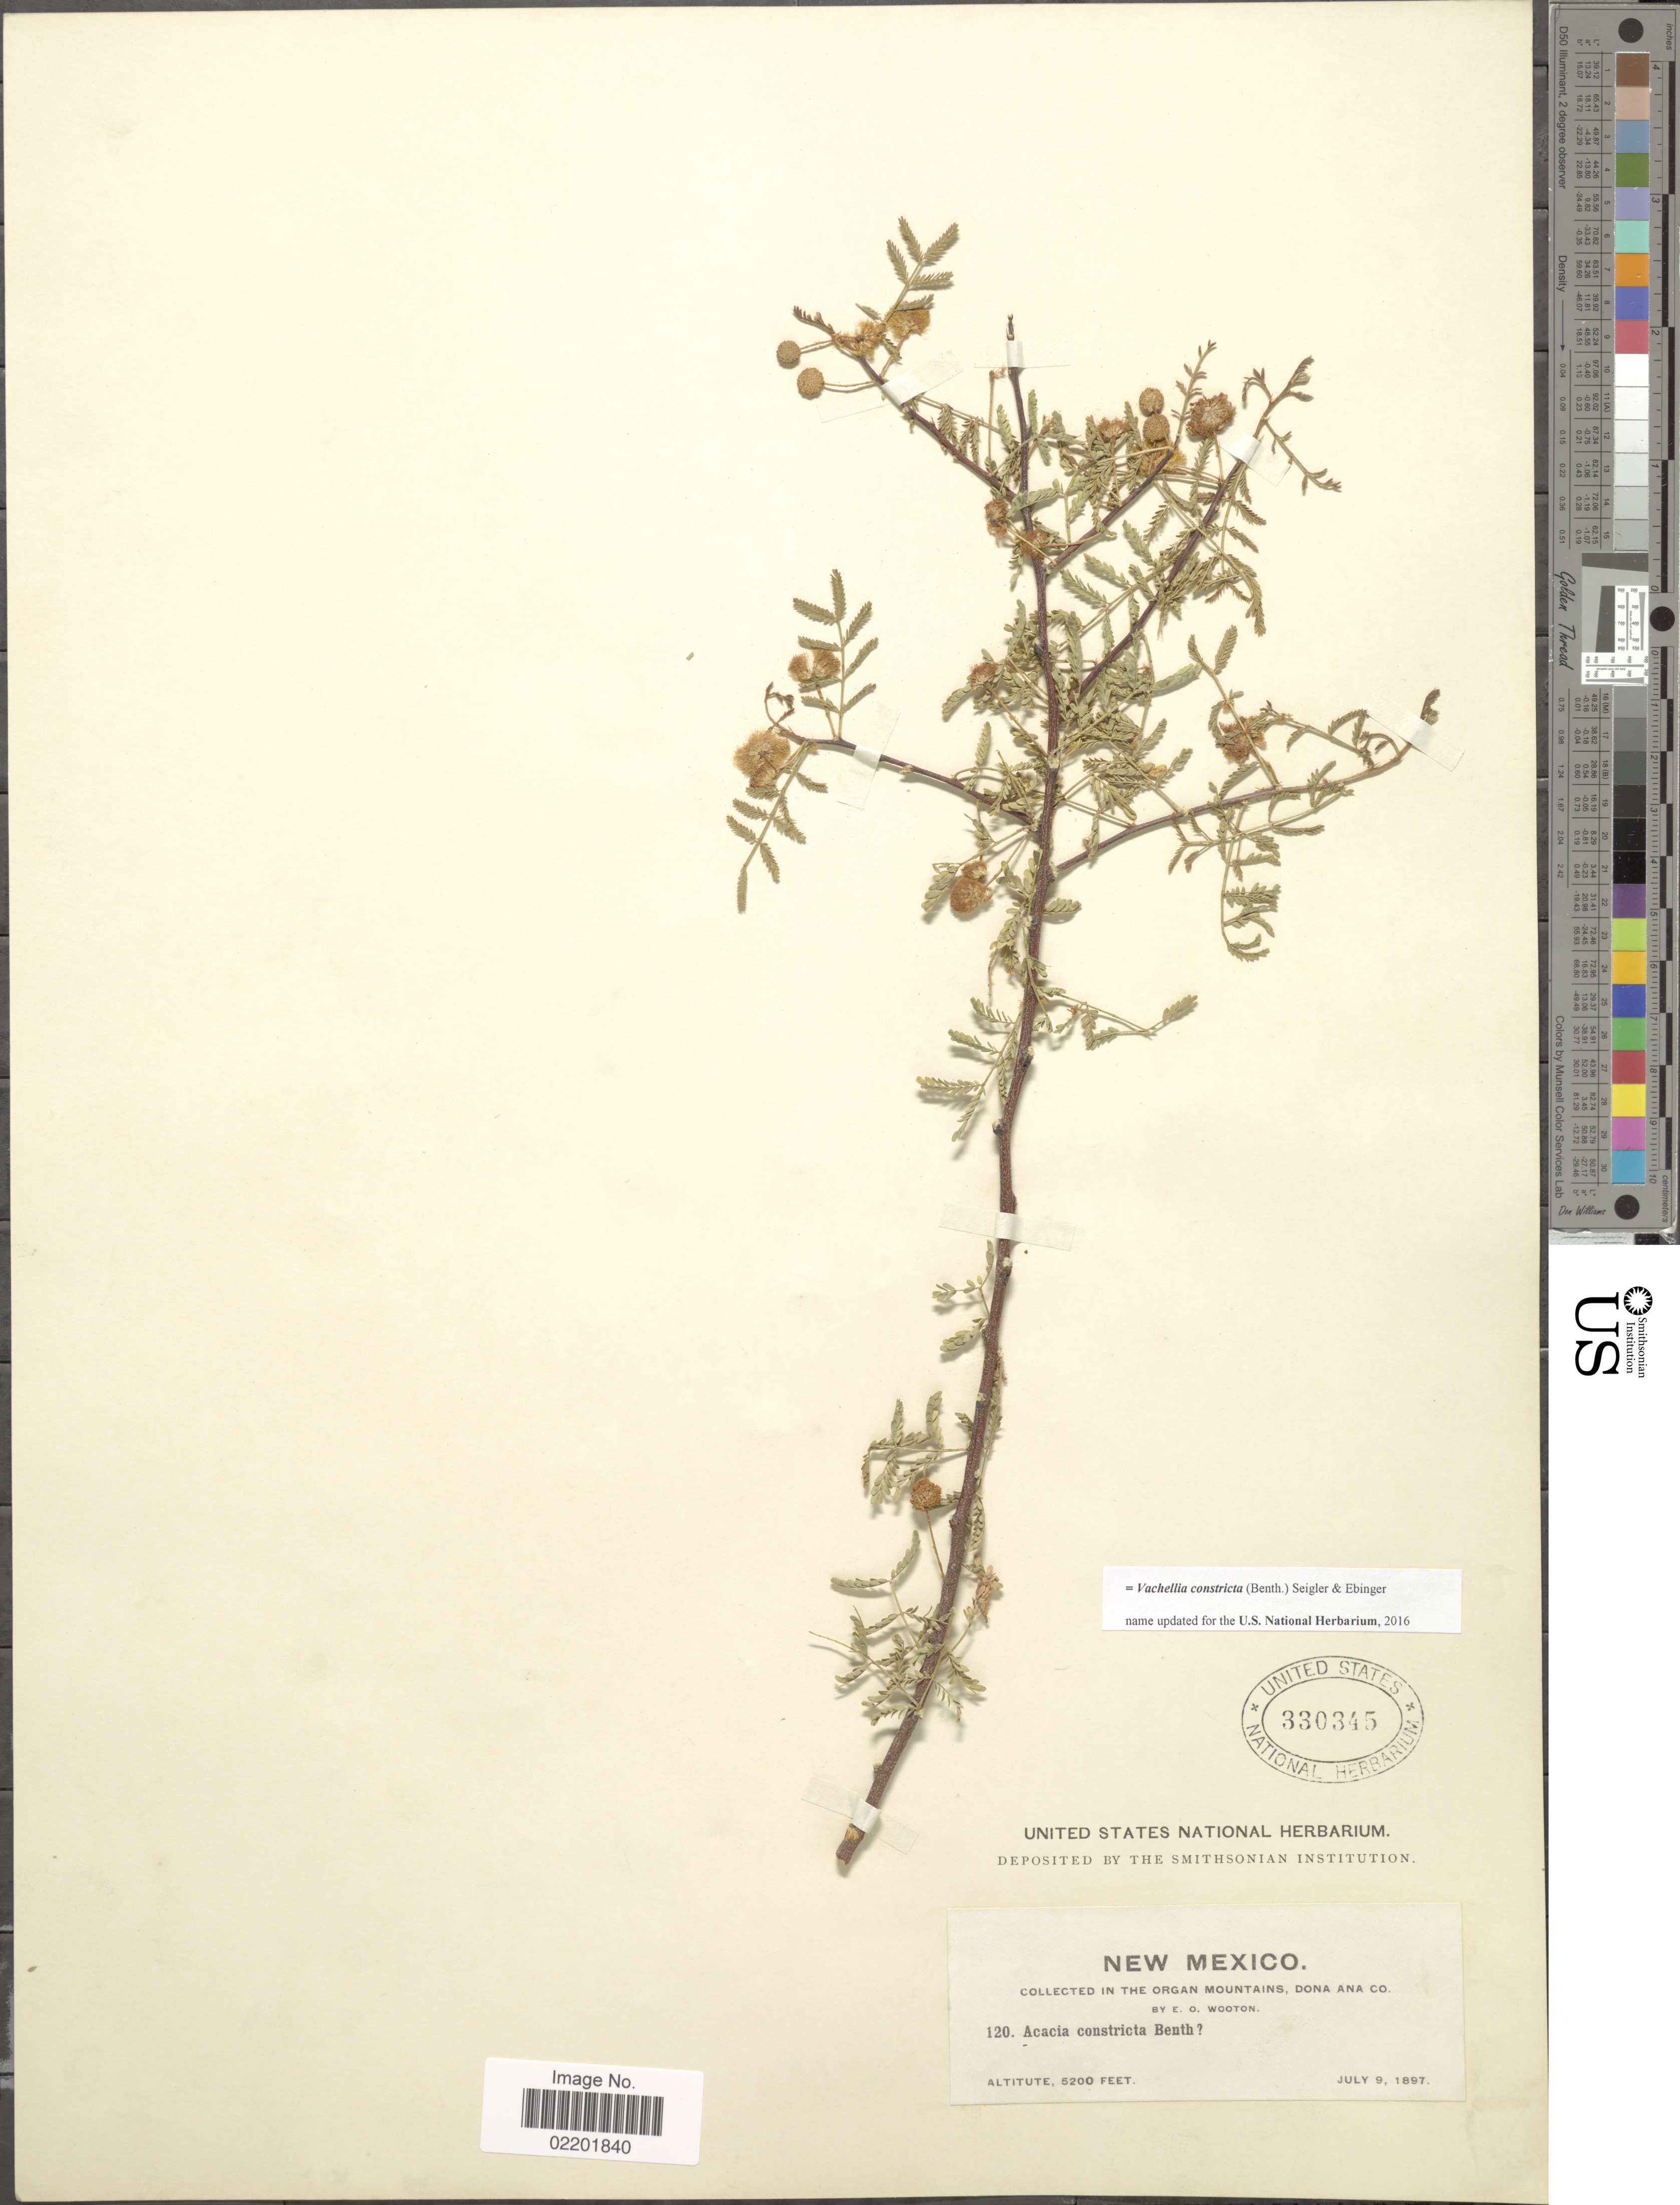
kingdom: Plantae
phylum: Tracheophyta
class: Magnoliopsida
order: Fabales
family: Fabaceae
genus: Vachellia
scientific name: Vachellia constricta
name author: (Benth.) Seigler & Ebinger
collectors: E. O. Wooton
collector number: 120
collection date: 1897-07-09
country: United States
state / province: New Mexico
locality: The Organ Mountains, Dona Ana Co.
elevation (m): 1585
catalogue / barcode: US 330345